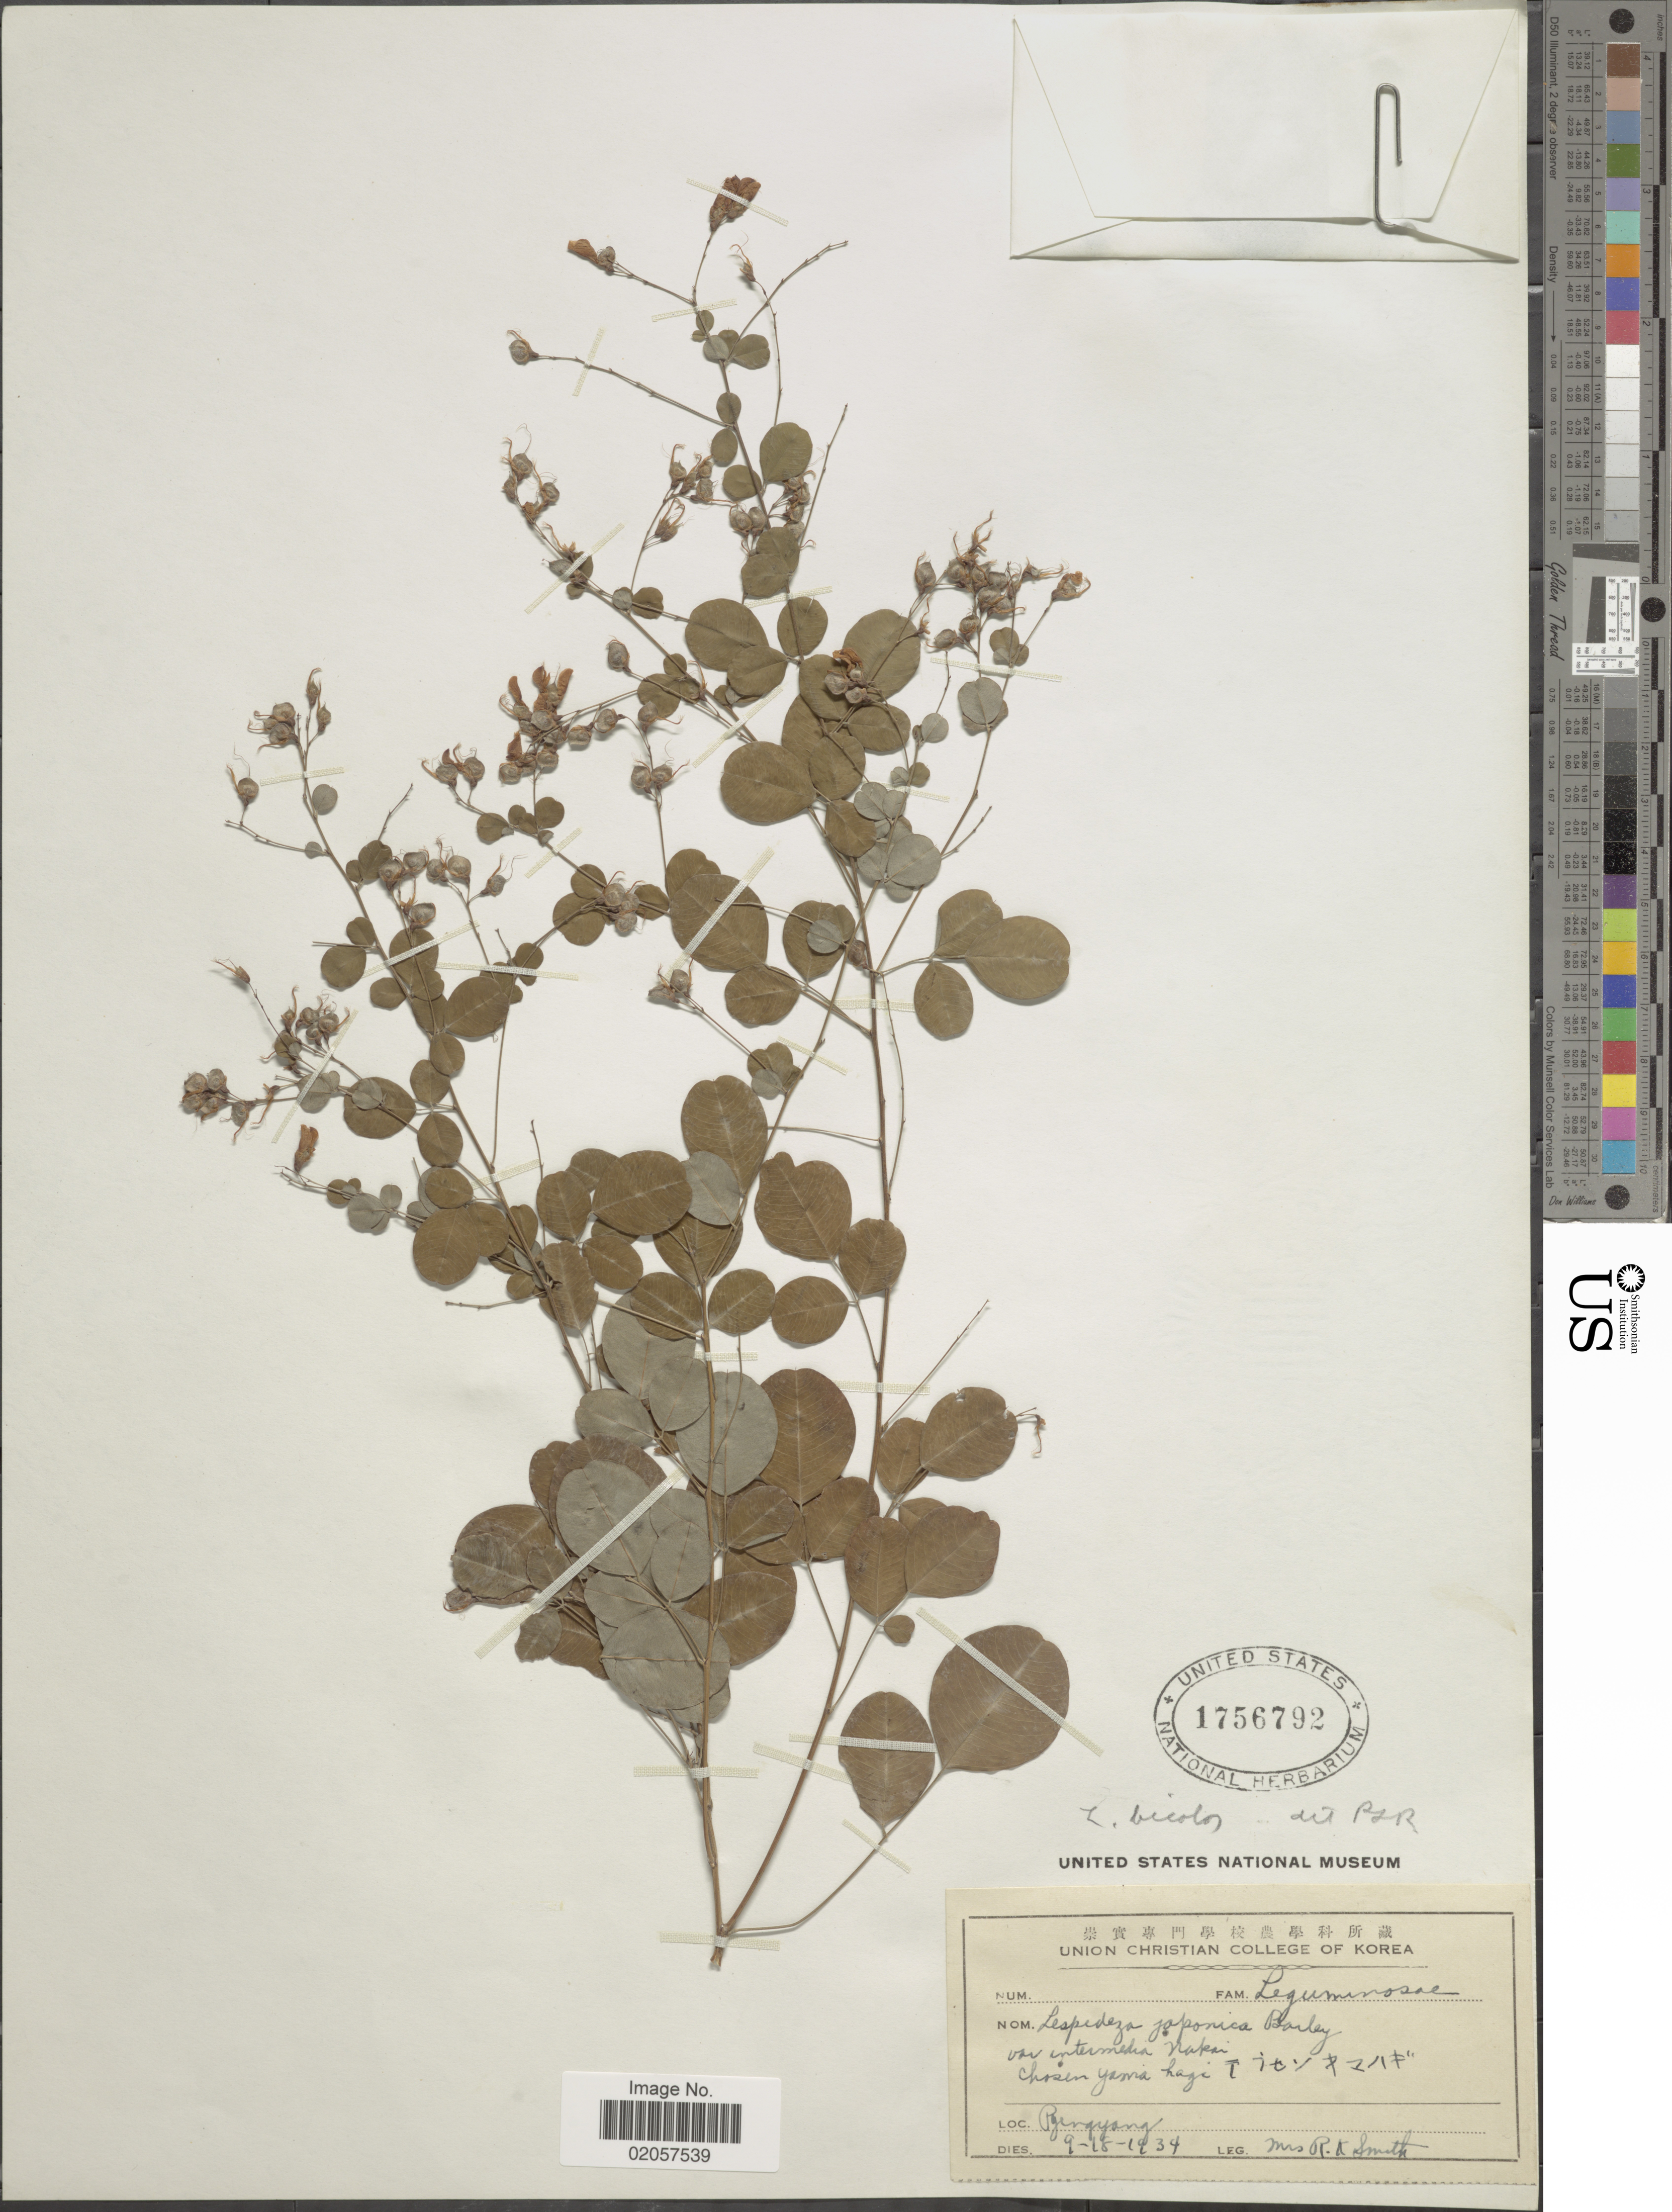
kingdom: Plantae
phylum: Tracheophyta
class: Magnoliopsida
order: Fabales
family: Fabaceae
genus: Lespedeza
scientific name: Lespedeza bicolor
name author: Turcz.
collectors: Mrs. R. K. Smith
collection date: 1934-09-18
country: North Korea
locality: Pyengyang.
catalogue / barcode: US 1756792